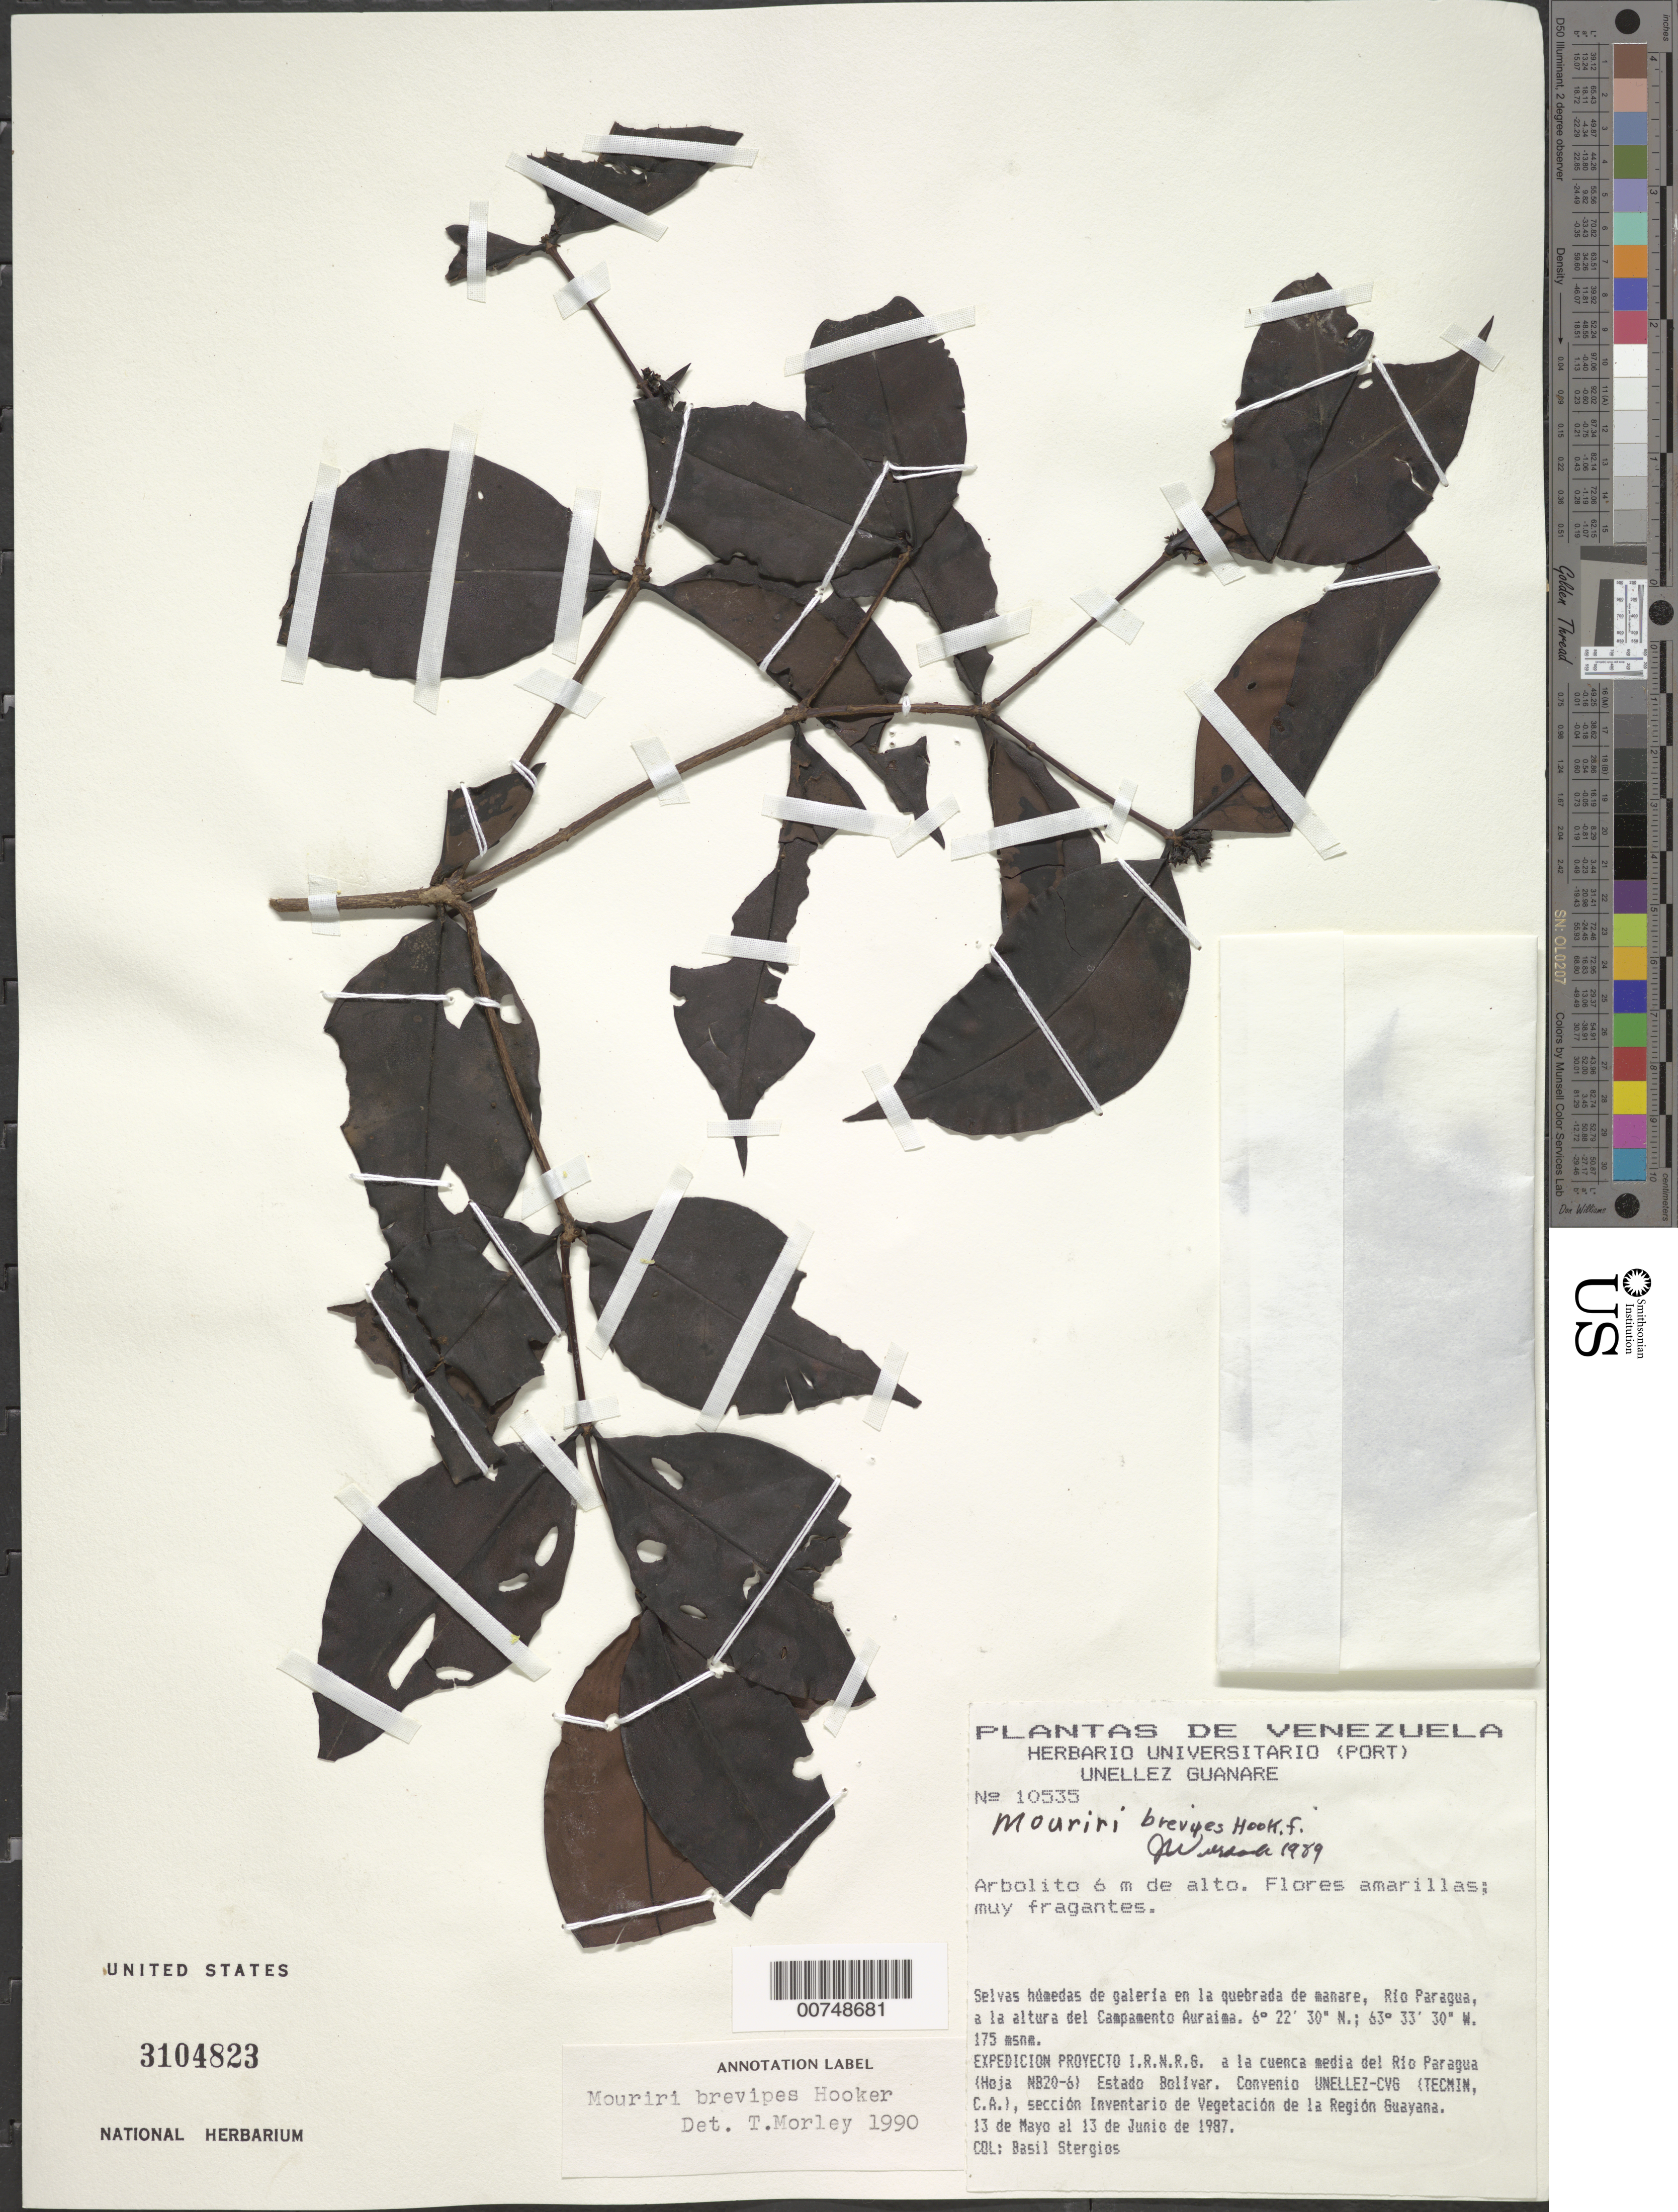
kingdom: Plantae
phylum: Tracheophyta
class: Magnoliopsida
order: Myrtales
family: Melastomataceae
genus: Mouriri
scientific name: Mouriri brevipes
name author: Gardner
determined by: Morley, T.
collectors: B. G. Stergios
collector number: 10535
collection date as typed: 13-May-87 to 13-Jun-87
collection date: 1987-05-13/1987-06-13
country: Venezuela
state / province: Bolívar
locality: Río Paragua, Campamento Auraima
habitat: Selvas húmedas de galeria en la quebrada de manare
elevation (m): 175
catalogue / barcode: US 3104823